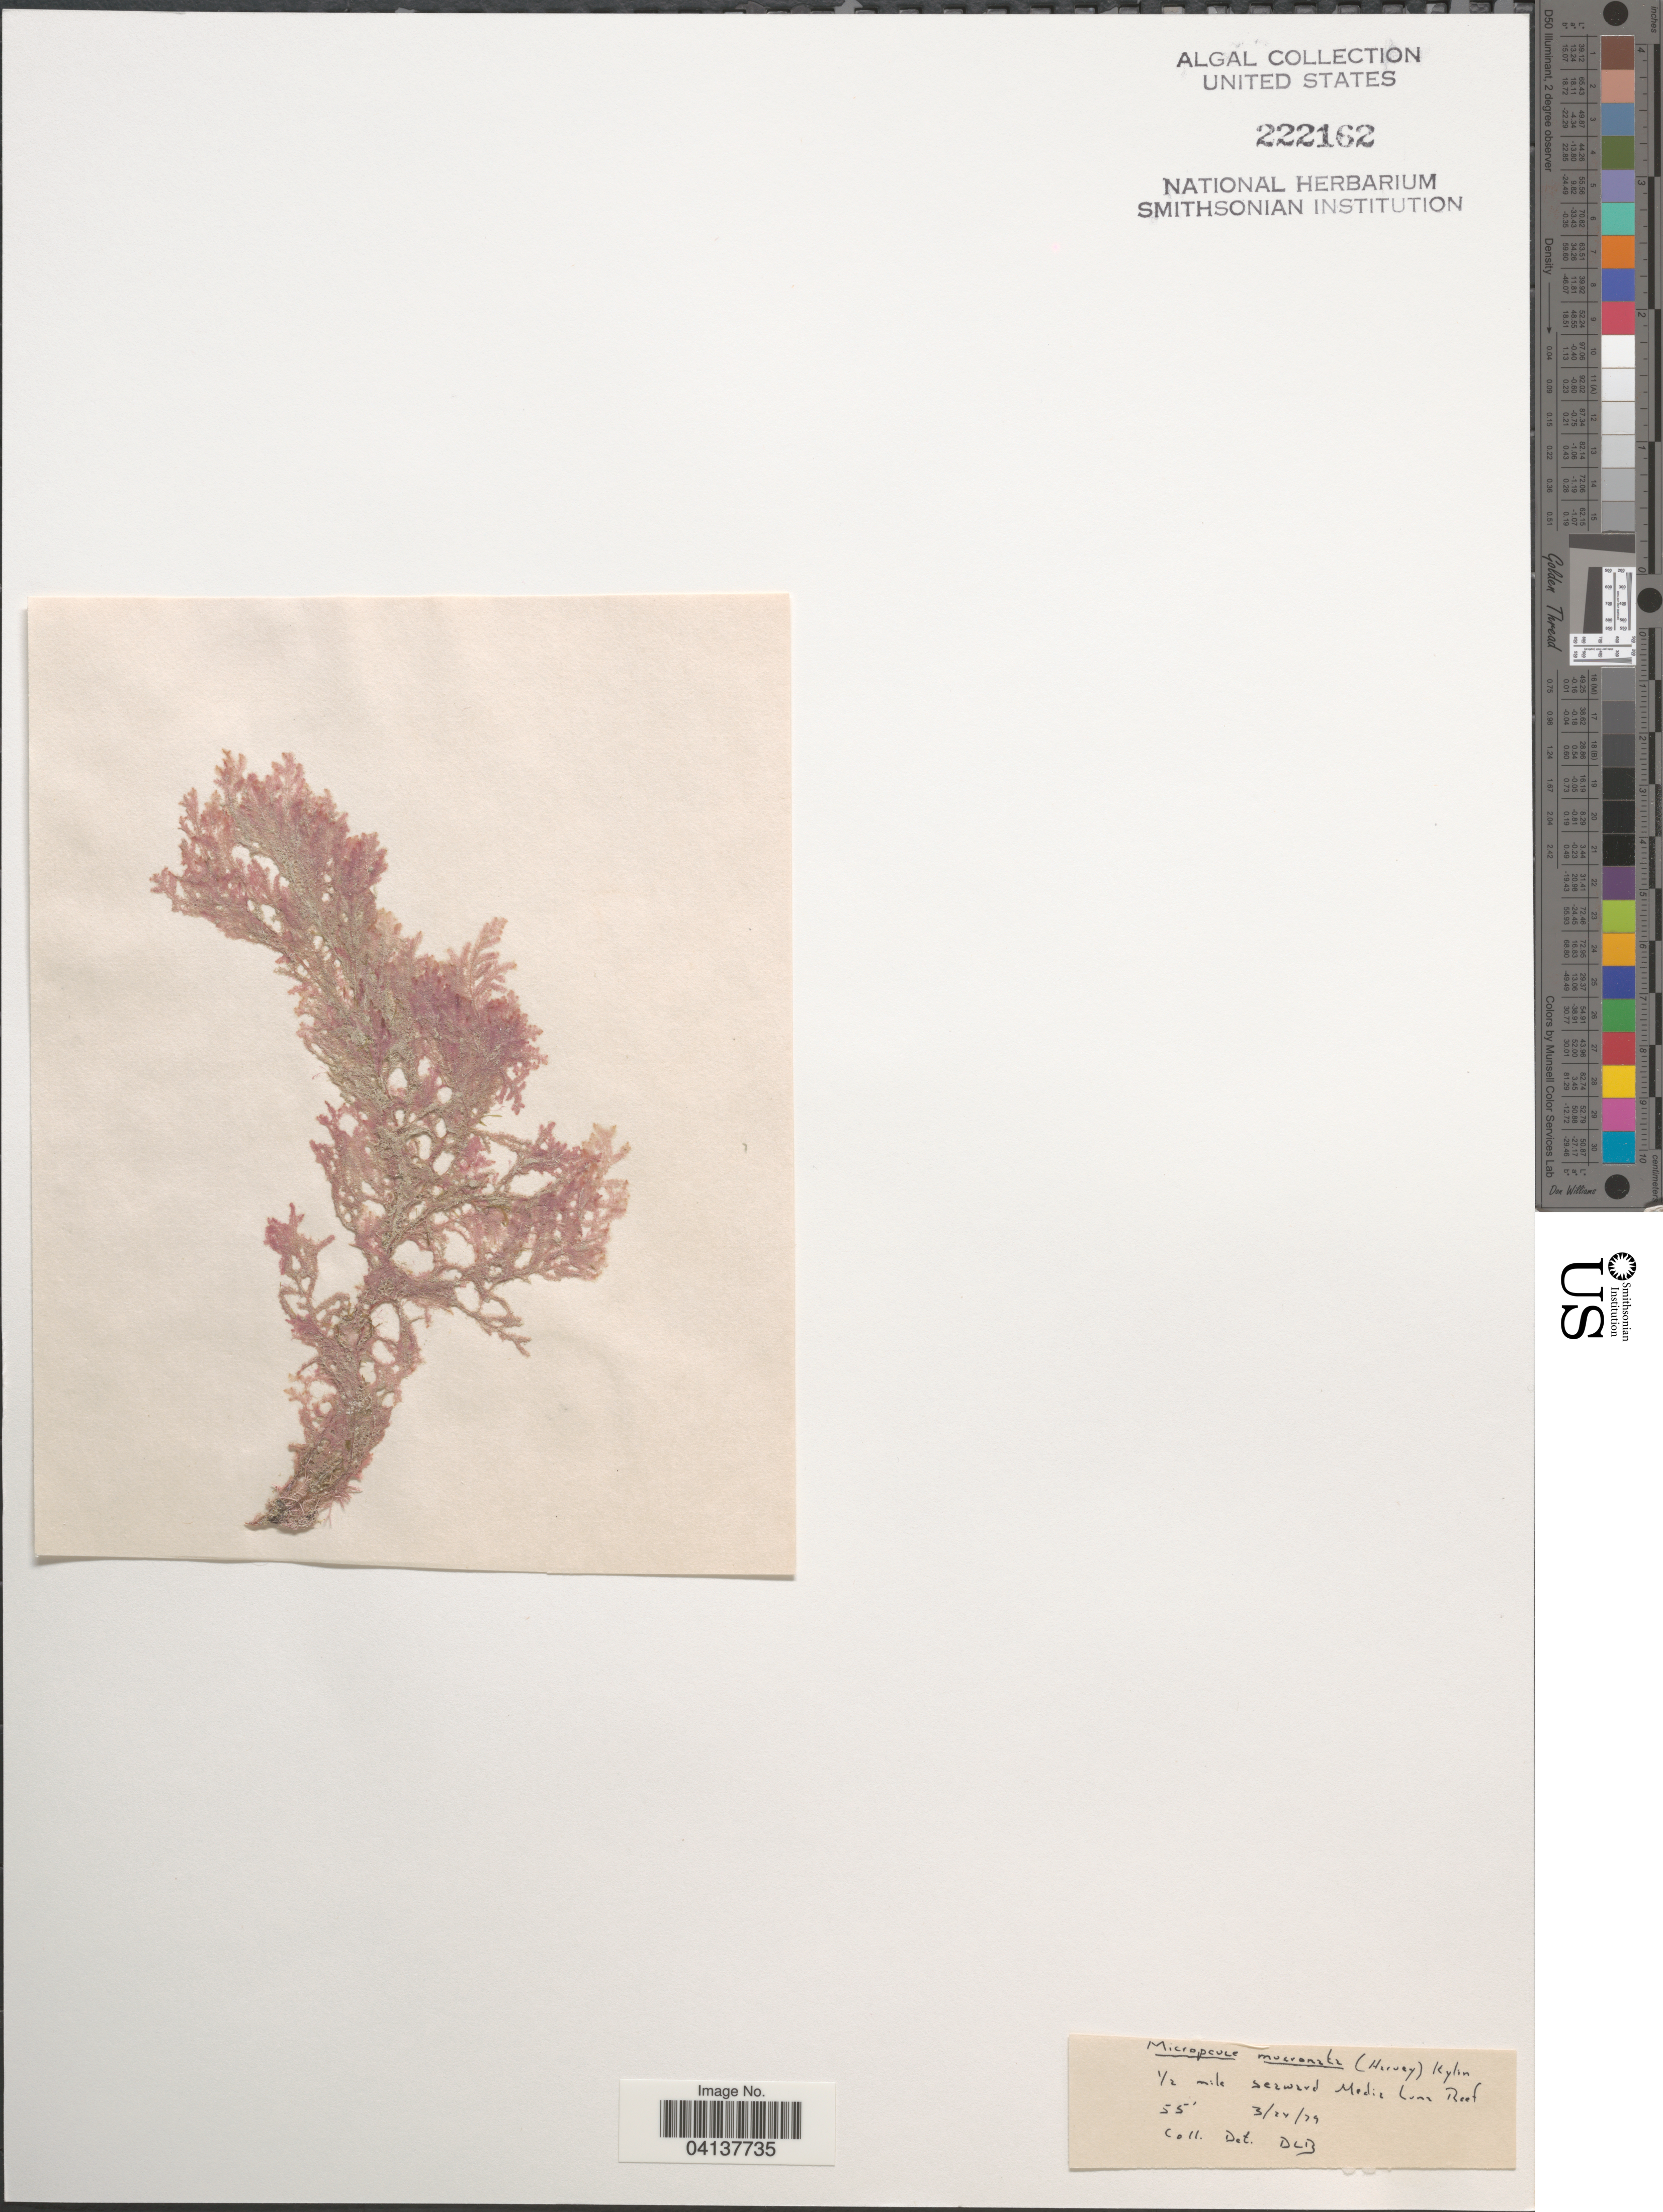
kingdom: Plantae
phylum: Rhodophyta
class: Florideophyceae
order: Ceramiales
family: Rhodomelaceae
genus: Heterodasya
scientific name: Heterodasya mucronata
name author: (Harv.) M.J. Wynne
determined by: Algae name updating Project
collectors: D. L. B.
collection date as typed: Transcribed d/m/y: 24/3/79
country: Puerto Rico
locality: ½ mile seaward Media Luna Reef.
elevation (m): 17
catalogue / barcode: US 222162